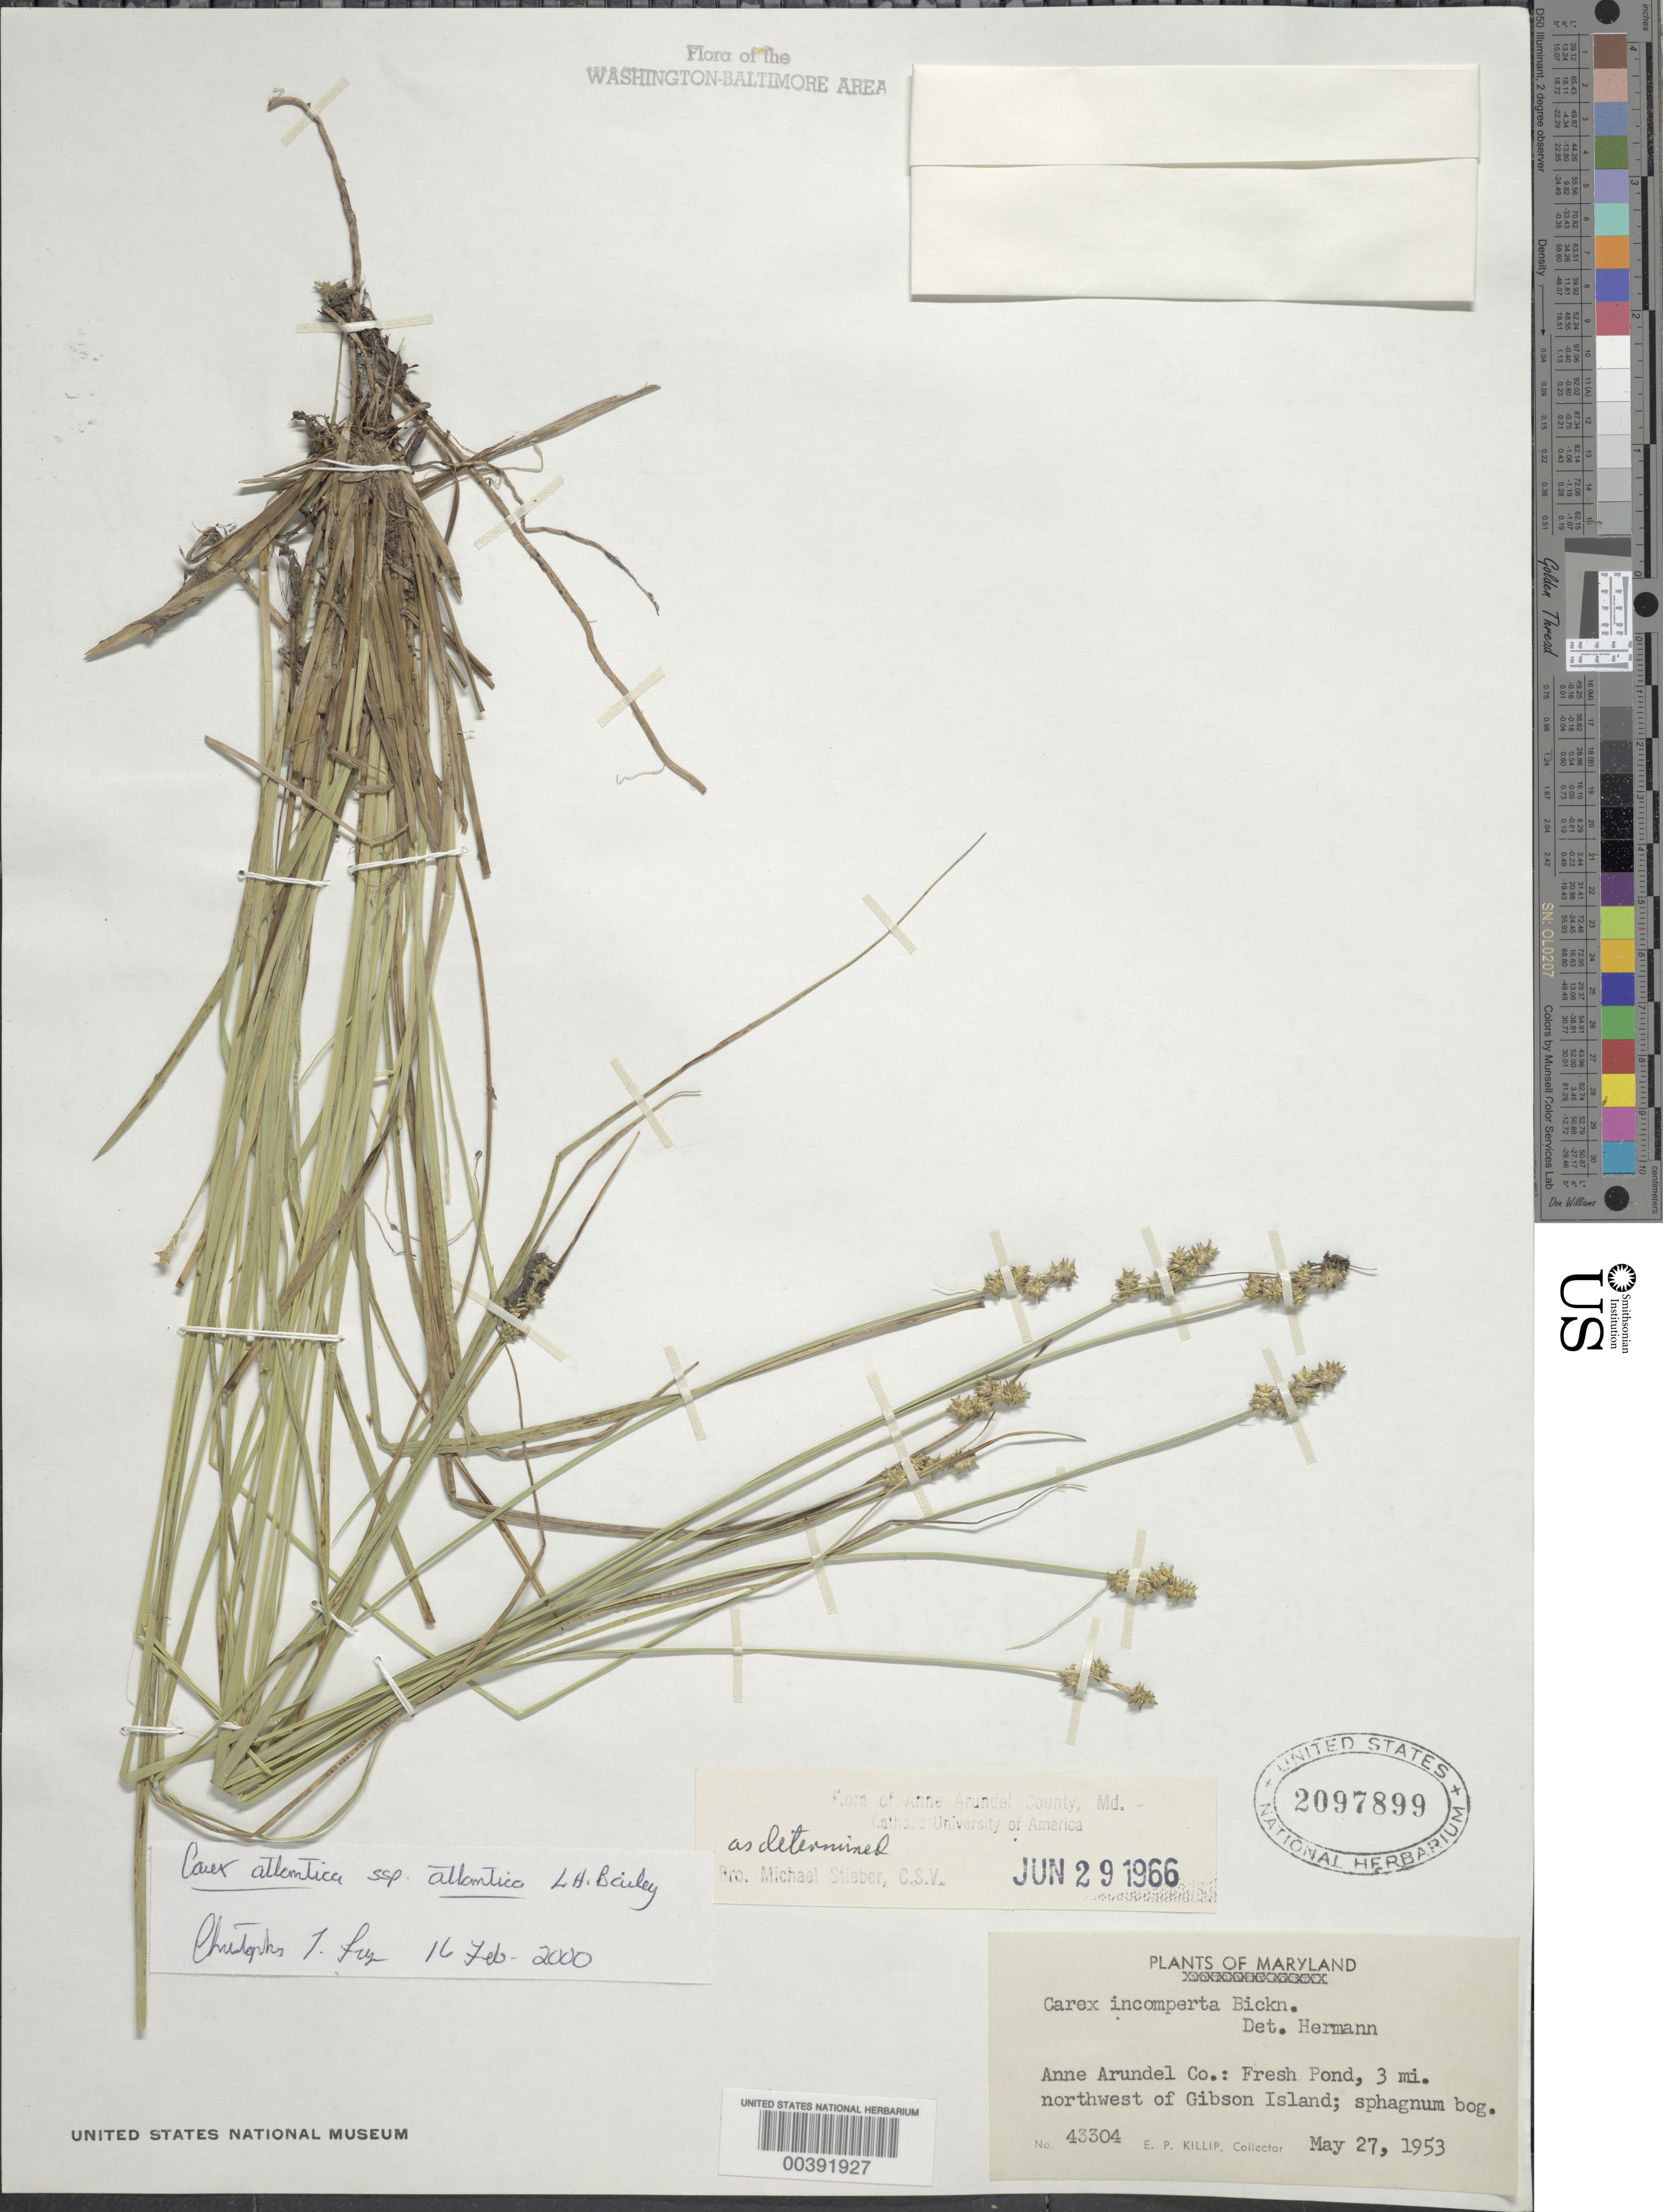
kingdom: Plantae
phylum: Tracheophyta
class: Liliopsida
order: Poales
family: Cyperaceae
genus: Carex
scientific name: Carex atlantica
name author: L.H. Bailey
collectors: E. P. Killip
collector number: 43304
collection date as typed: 27 May 1953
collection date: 1953-05-27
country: United States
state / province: Maryland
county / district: Anne Arundel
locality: Fresh Pond, northwest of Gibson Island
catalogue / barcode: US 2097899